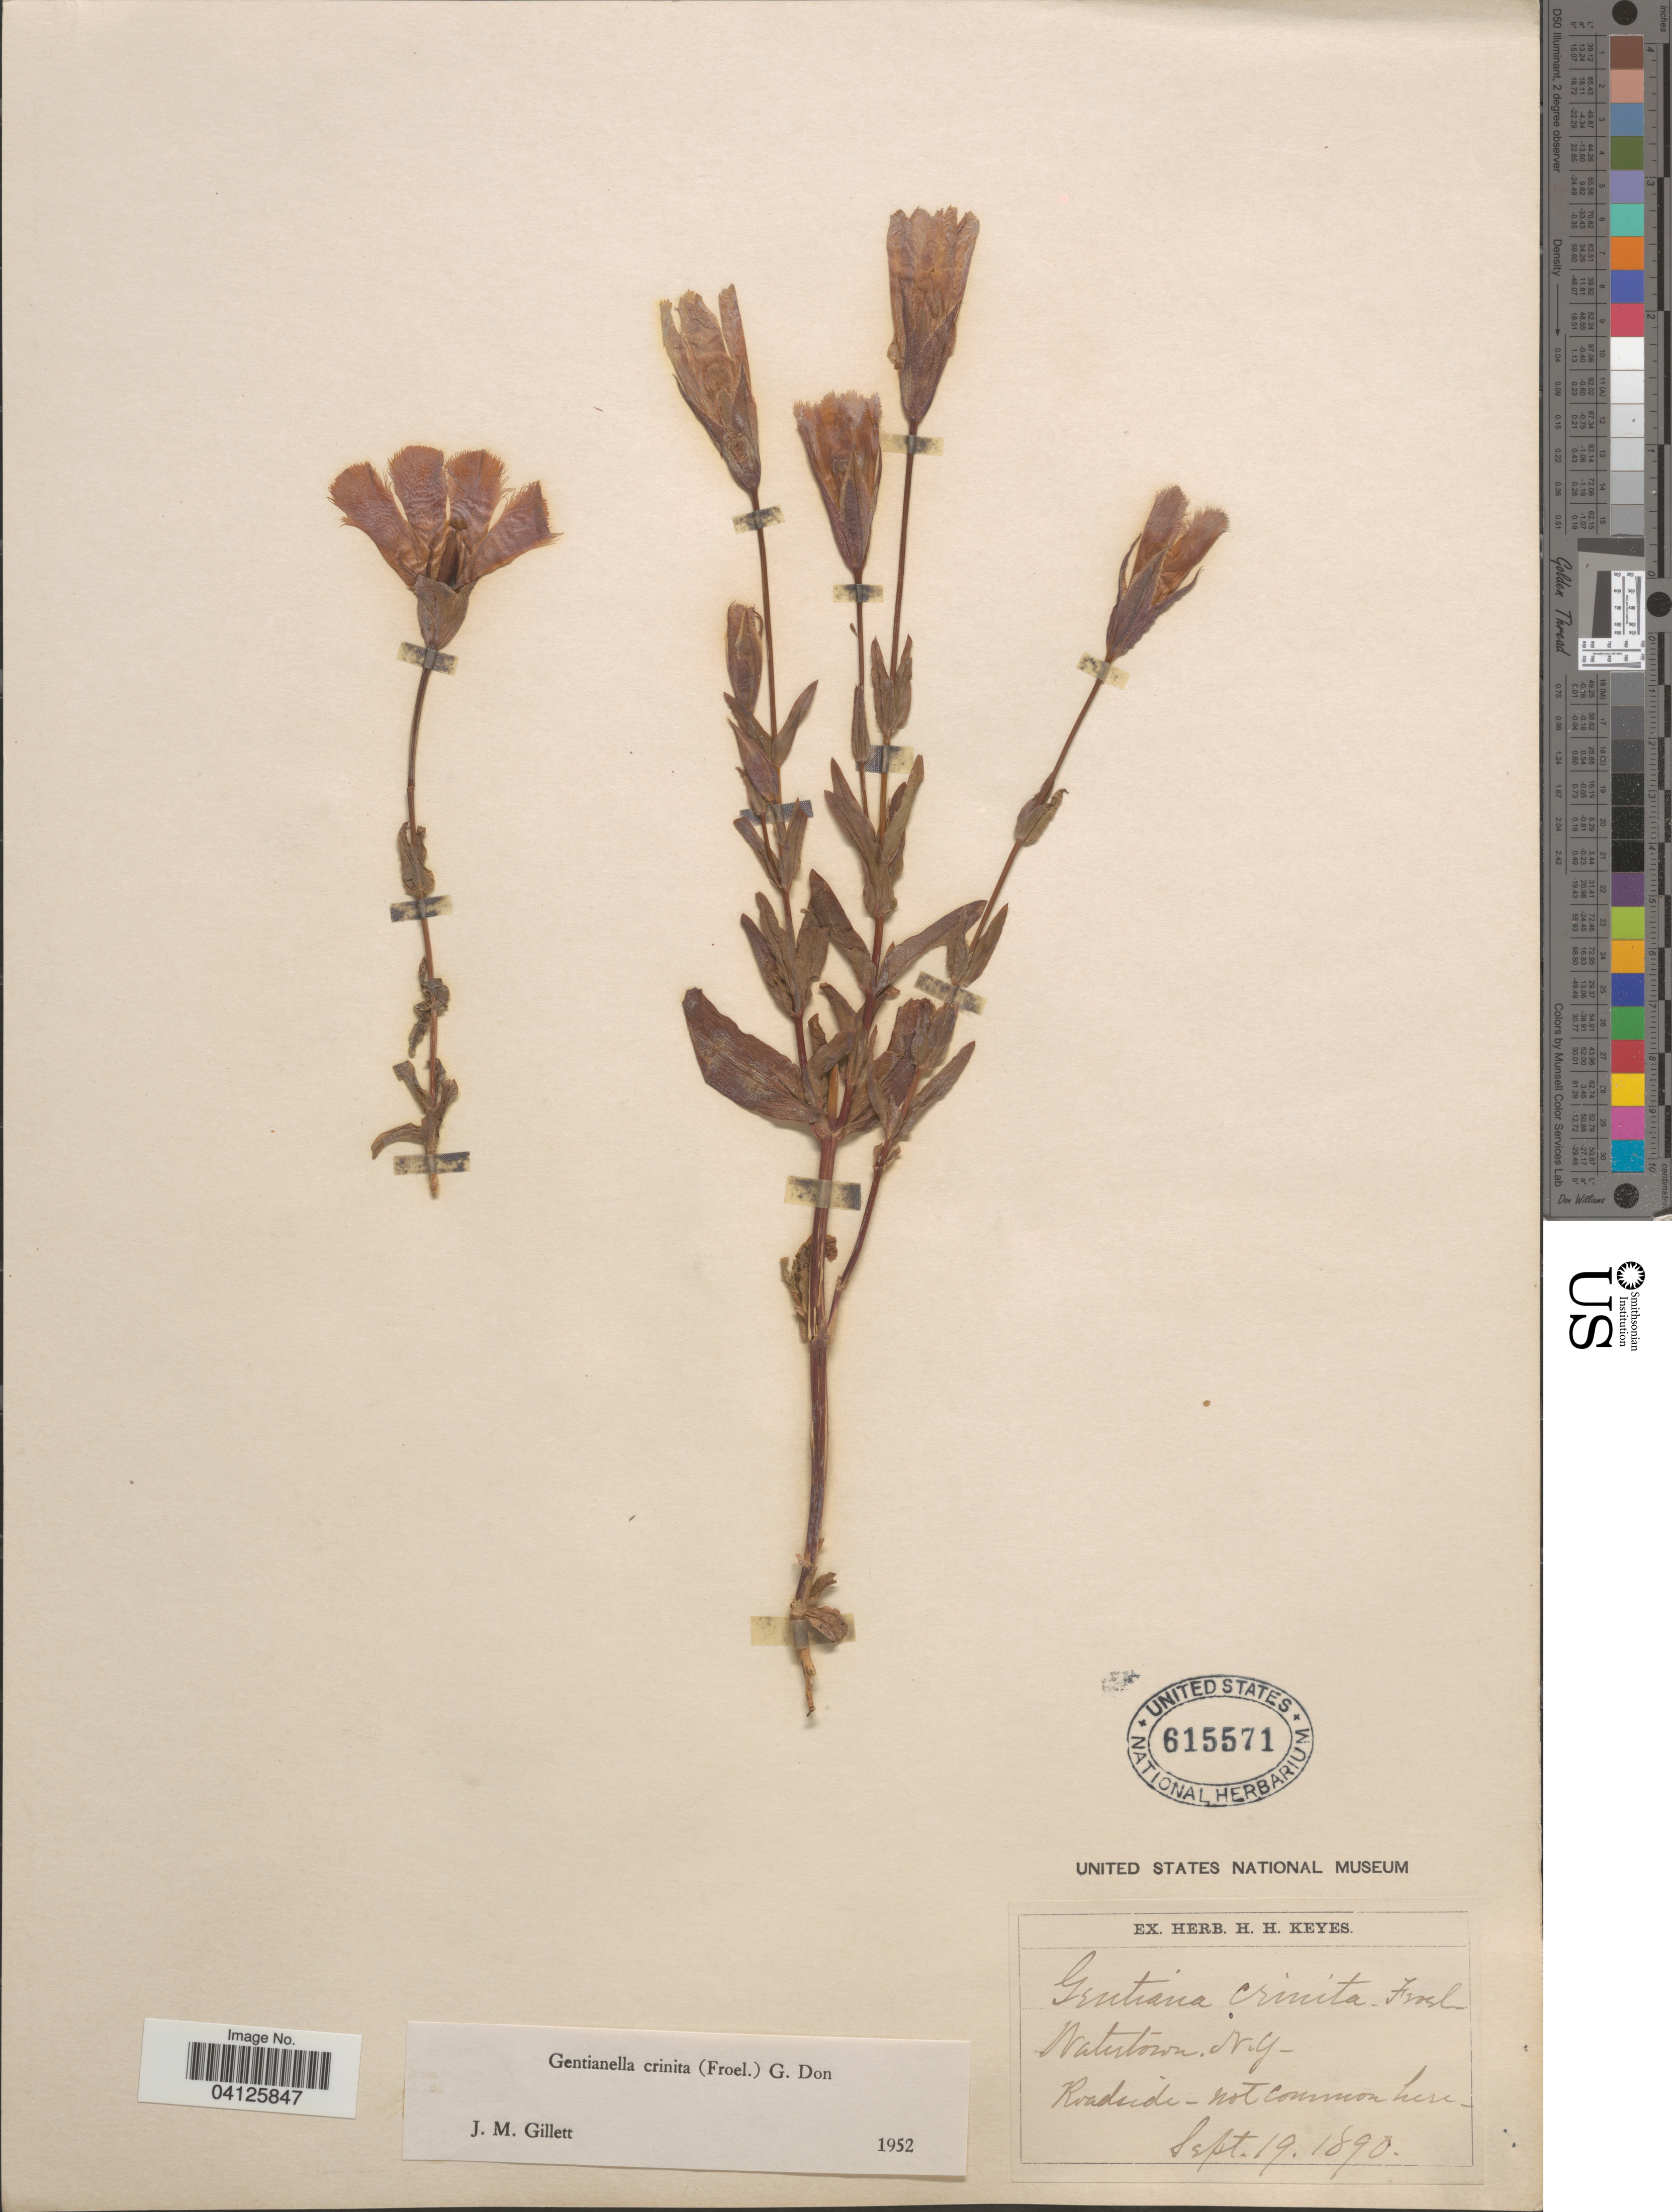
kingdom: Plantae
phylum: Tracheophyta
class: Magnoliopsida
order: Gentianales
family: Gentianaceae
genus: Gentianella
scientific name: Gentianella crinita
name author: (Froel.) G. Don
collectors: Ex herb. H. H. Keyes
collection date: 1890-09-19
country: United States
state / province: New York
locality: Watertown.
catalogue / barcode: US 615571